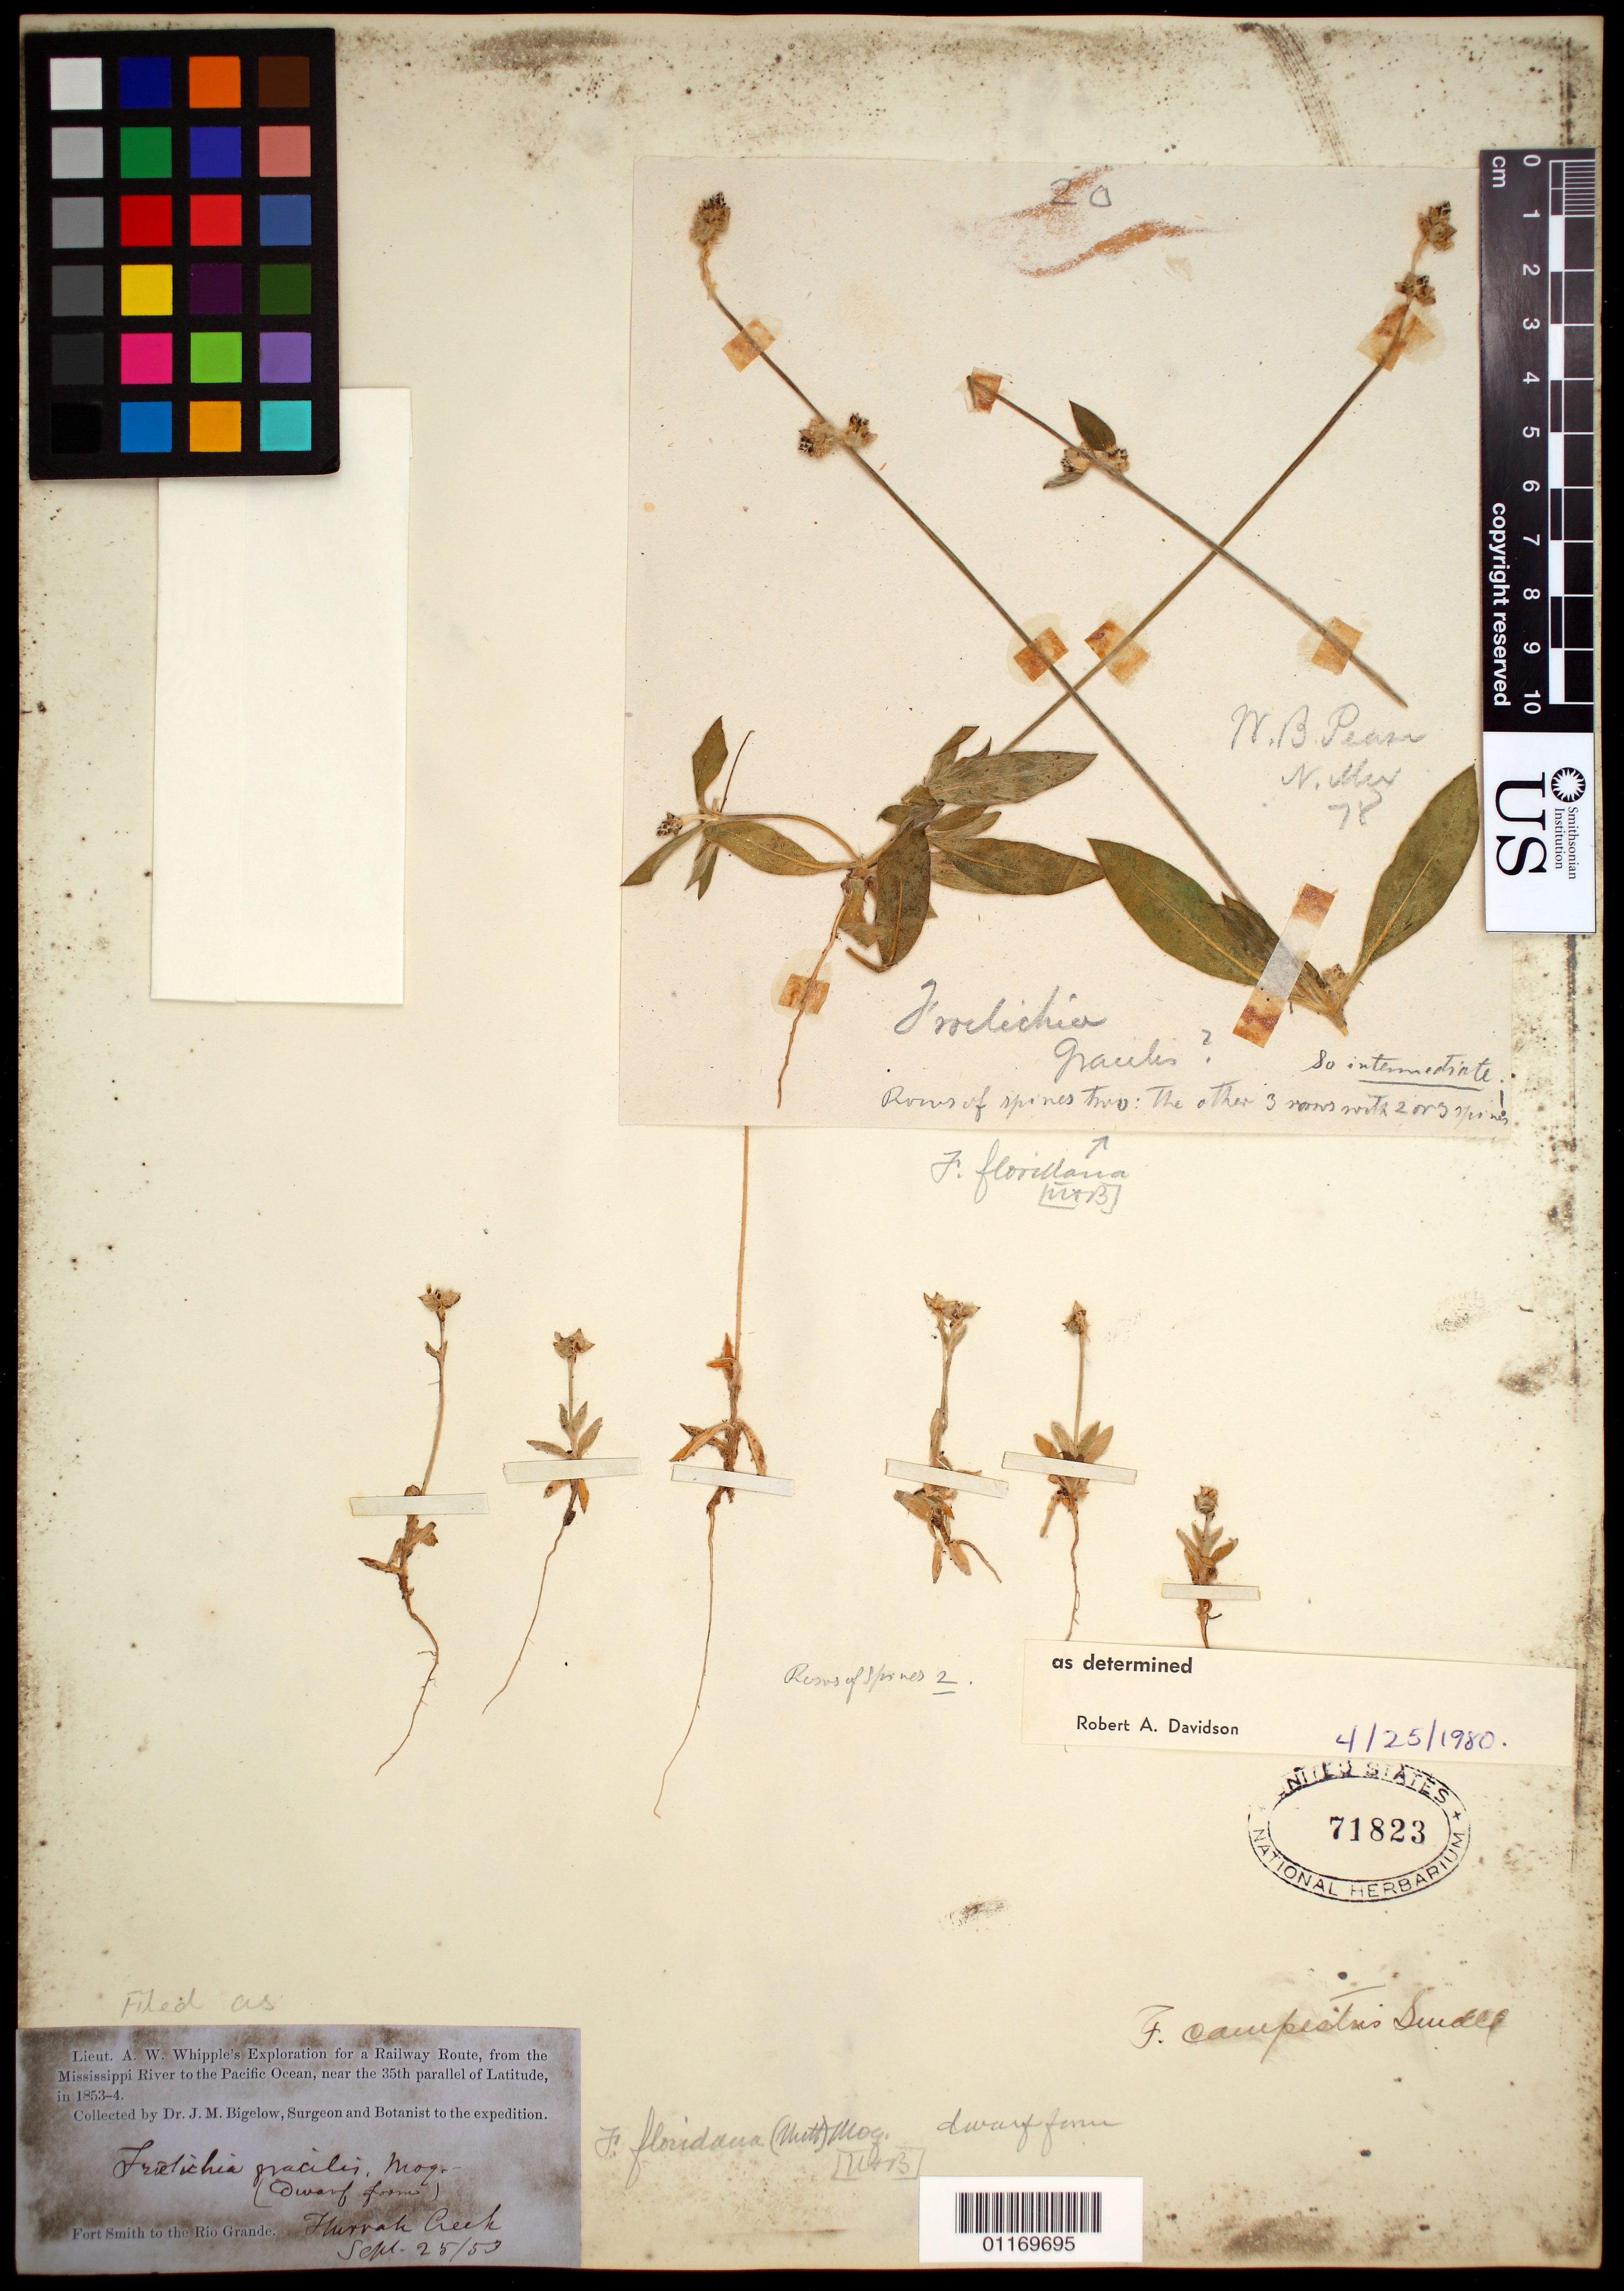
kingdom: Plantae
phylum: Tracheophyta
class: Magnoliopsida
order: Caryophyllales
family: Amaranthaceae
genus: Froelichia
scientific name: Froelichia gracilis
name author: (Hook.) Moq.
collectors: J. M. Bigelow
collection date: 1853-09-25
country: United States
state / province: New Mexico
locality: Fort Smith to the Rio Grande. Hurrah Creek.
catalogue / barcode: US 71823